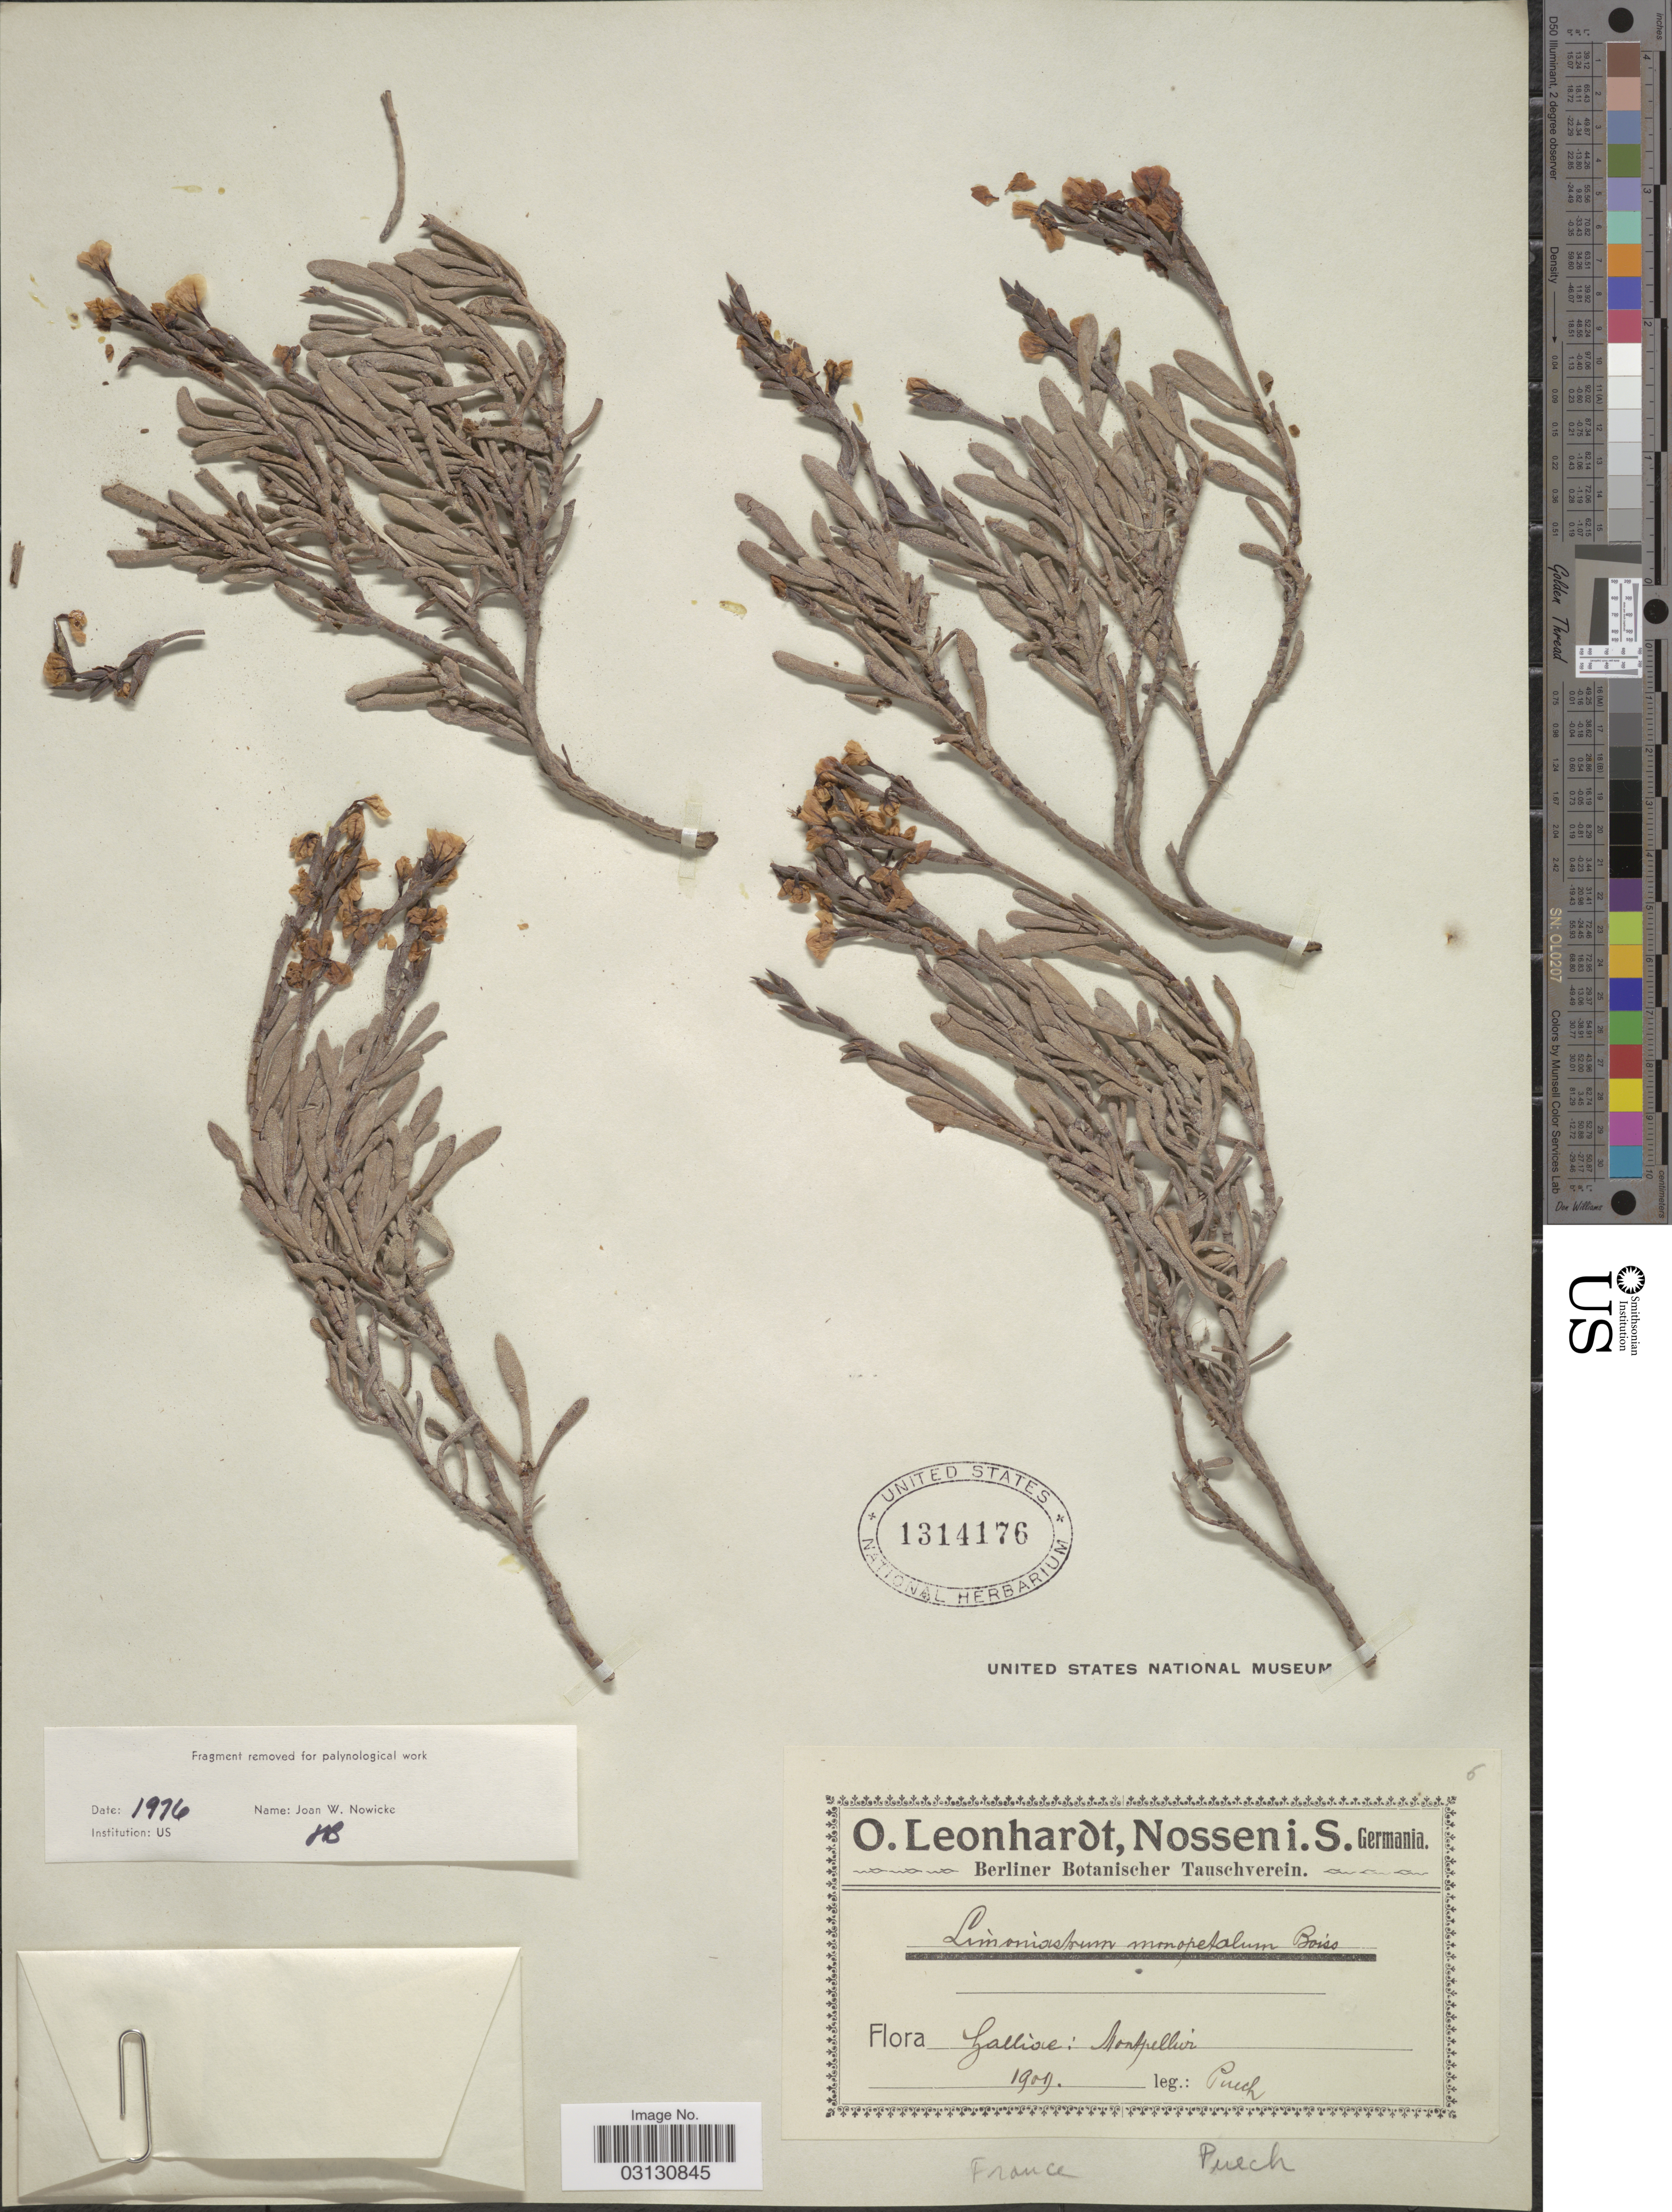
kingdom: Plantae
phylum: Tracheophyta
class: Magnoliopsida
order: Caryophyllales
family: Plumbaginaceae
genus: Limoniastrum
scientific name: Limoniastrum monopetalum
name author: (L.) Boiss.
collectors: Puech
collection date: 1909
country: France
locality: Galliae: Montpellier.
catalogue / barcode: US 1314176